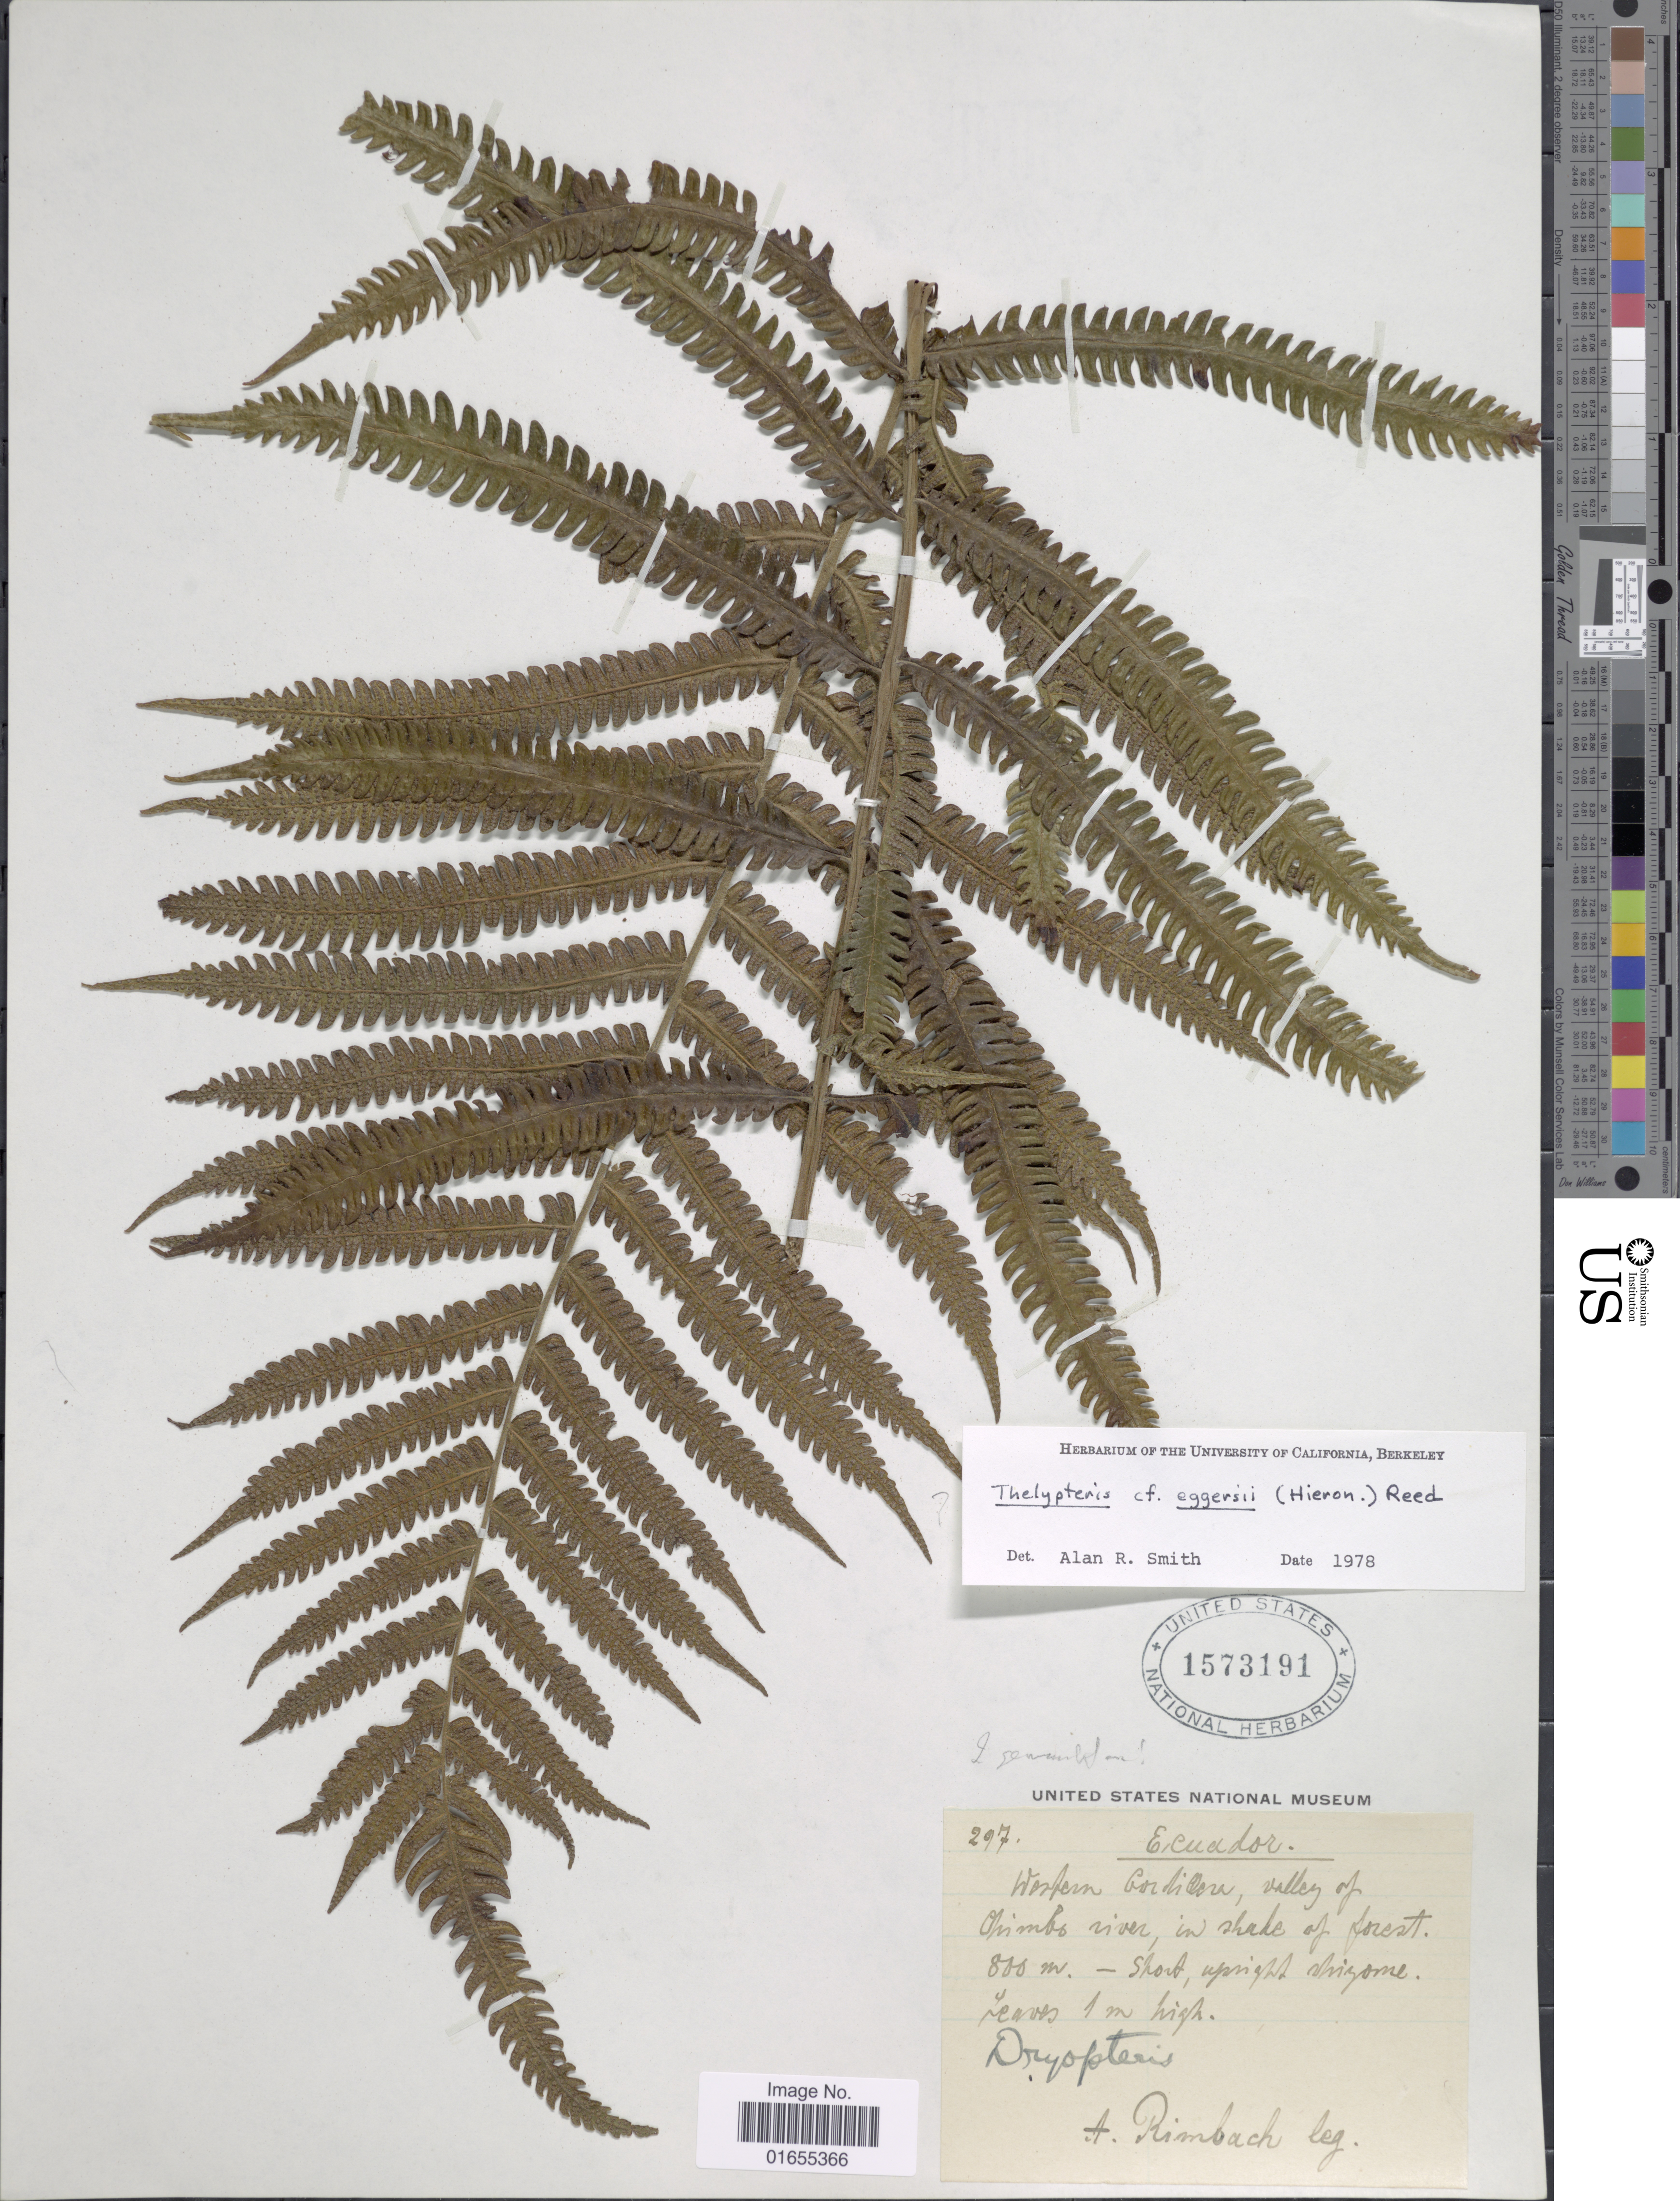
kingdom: Plantae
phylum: Tracheophyta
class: Polypodiopsida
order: Polypodiales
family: Thelypteridaceae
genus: Goniopteris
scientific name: Goniopteris gemmulifera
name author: (Hieron.) A.R. Sm. & D. Löve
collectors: A. Rimbach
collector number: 297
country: Ecuador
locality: Western Cordillera, valley of Chimbo river, in shade of forest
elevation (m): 800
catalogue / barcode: US 1573191